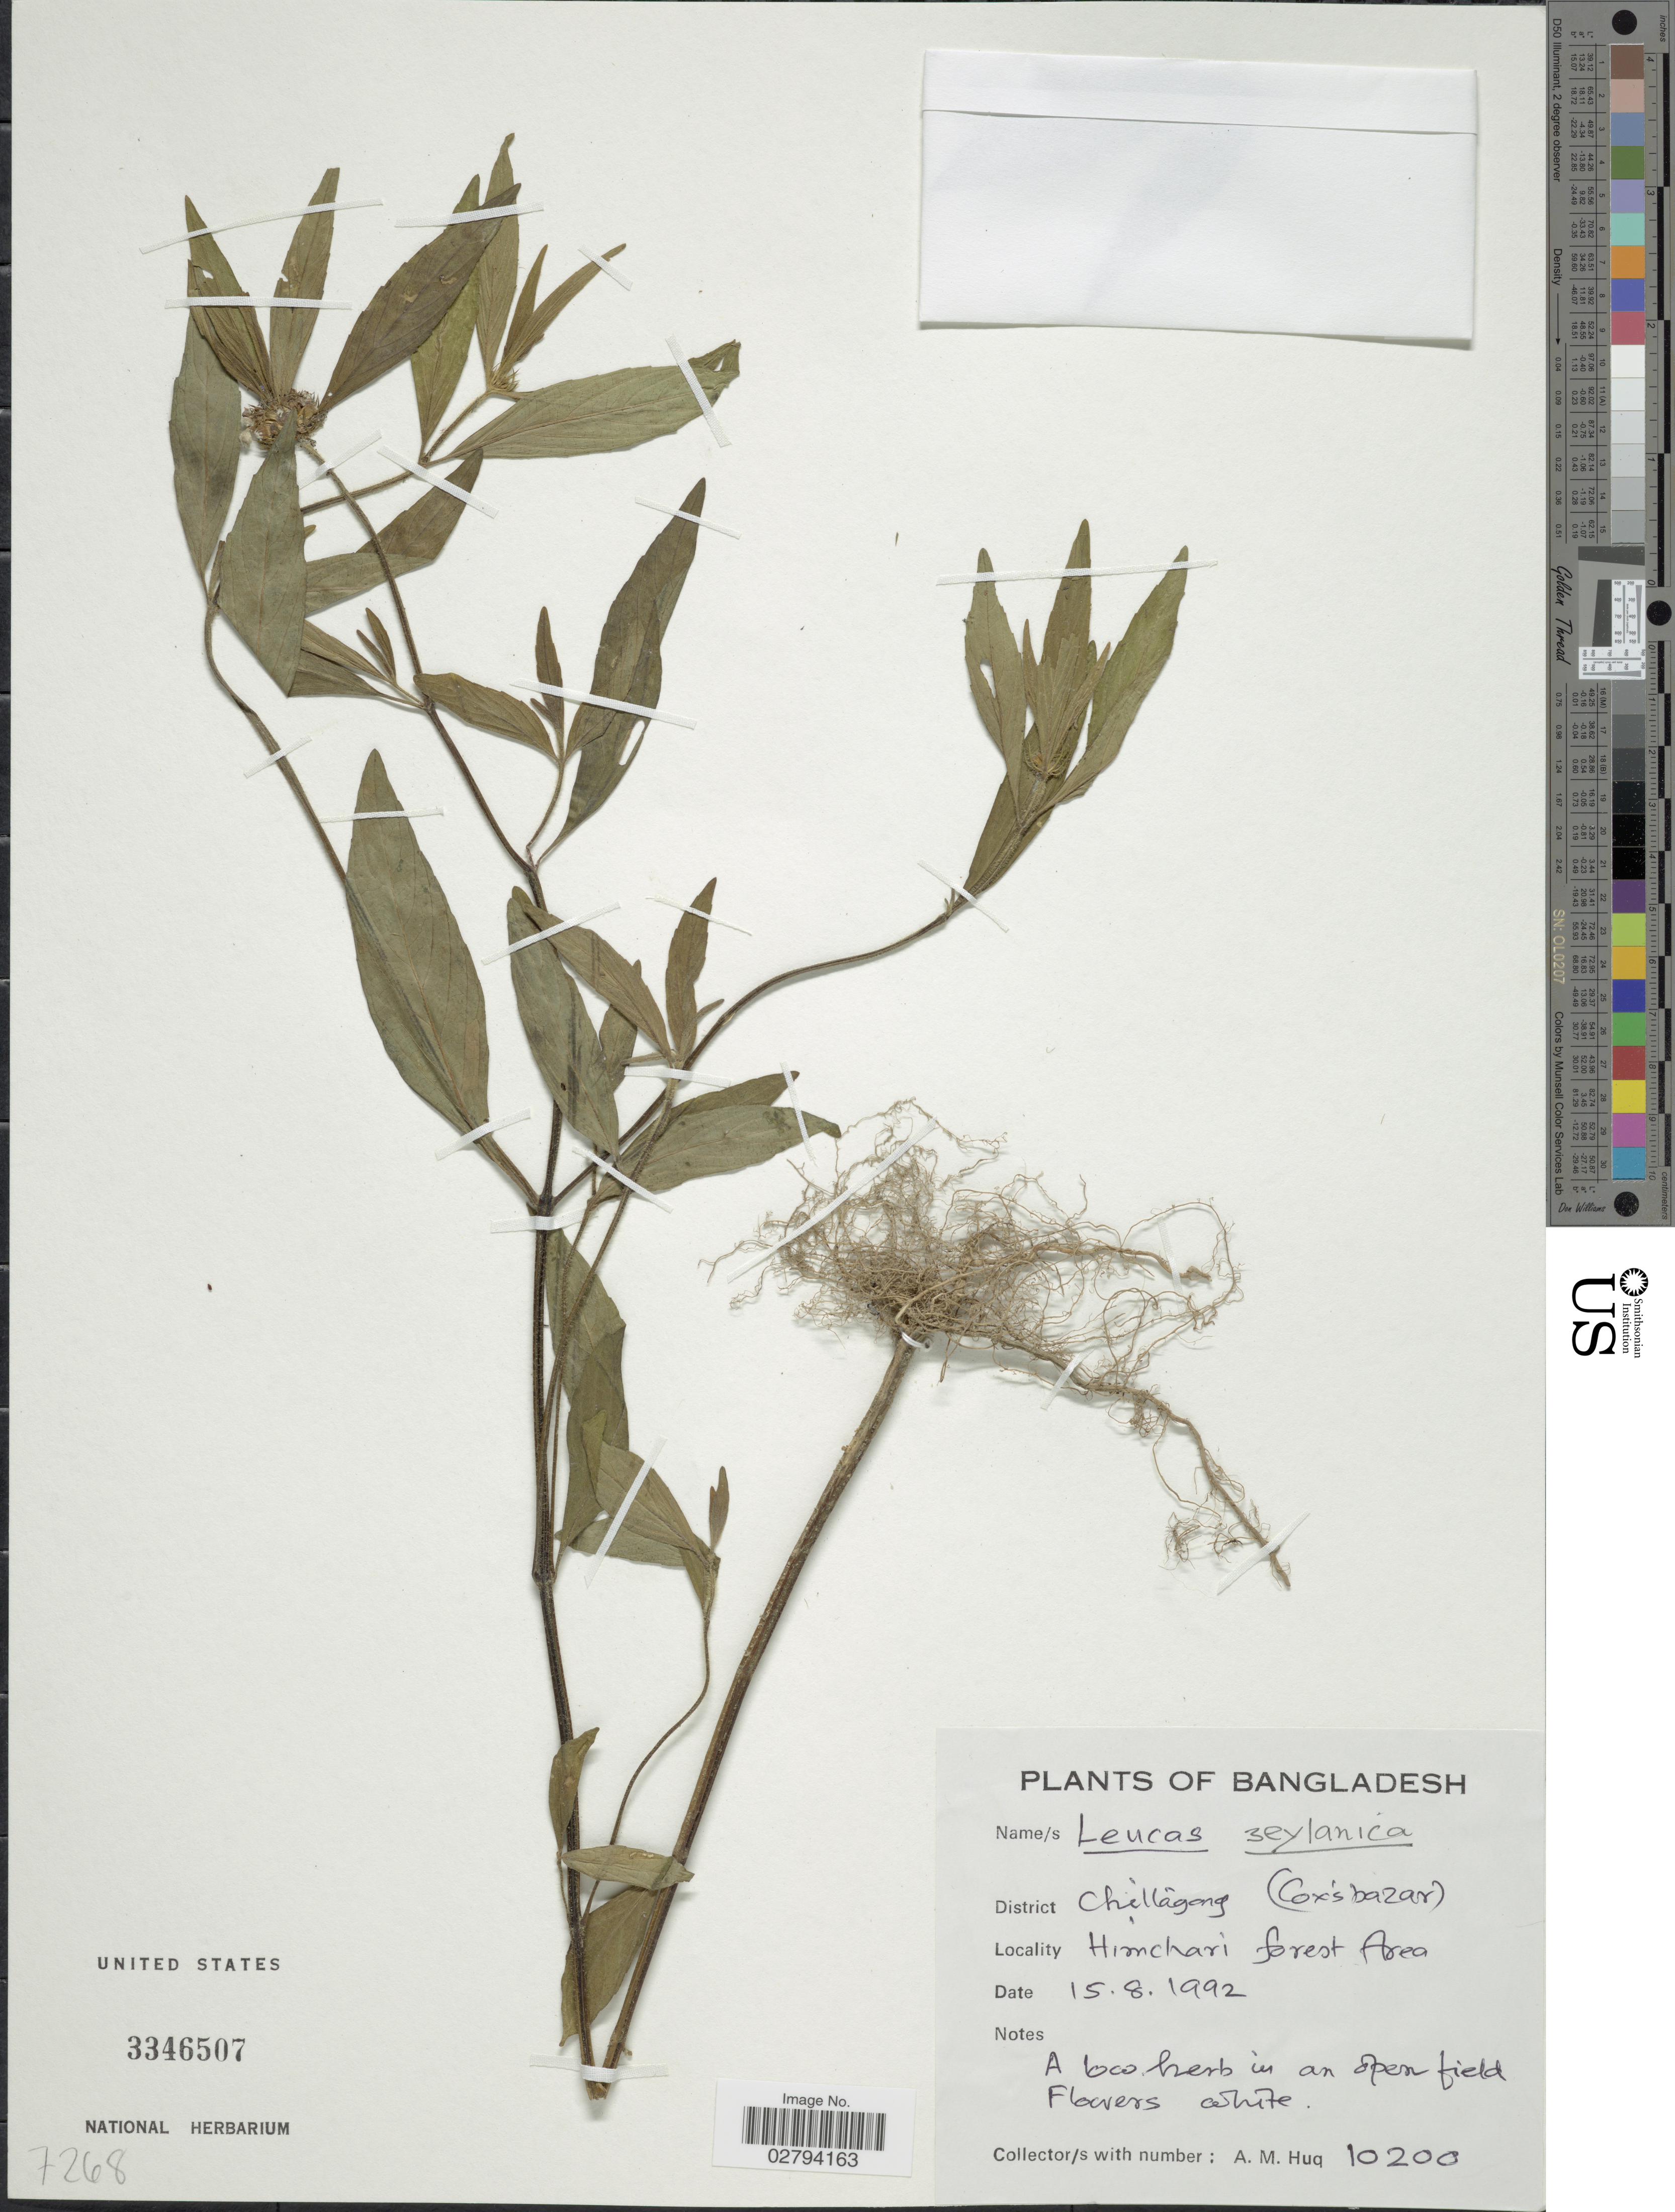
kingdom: Plantae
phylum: Tracheophyta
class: Magnoliopsida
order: Lamiales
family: Lamiaceae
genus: Leucas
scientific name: Leucas zeylanica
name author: (L.) W.T. Aiton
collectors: A. M. Huq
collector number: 10200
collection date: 1992-08-15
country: Bangladesh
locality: Himchari forest Area. District Chillágong (Cox's bazar)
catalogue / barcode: US 3346507